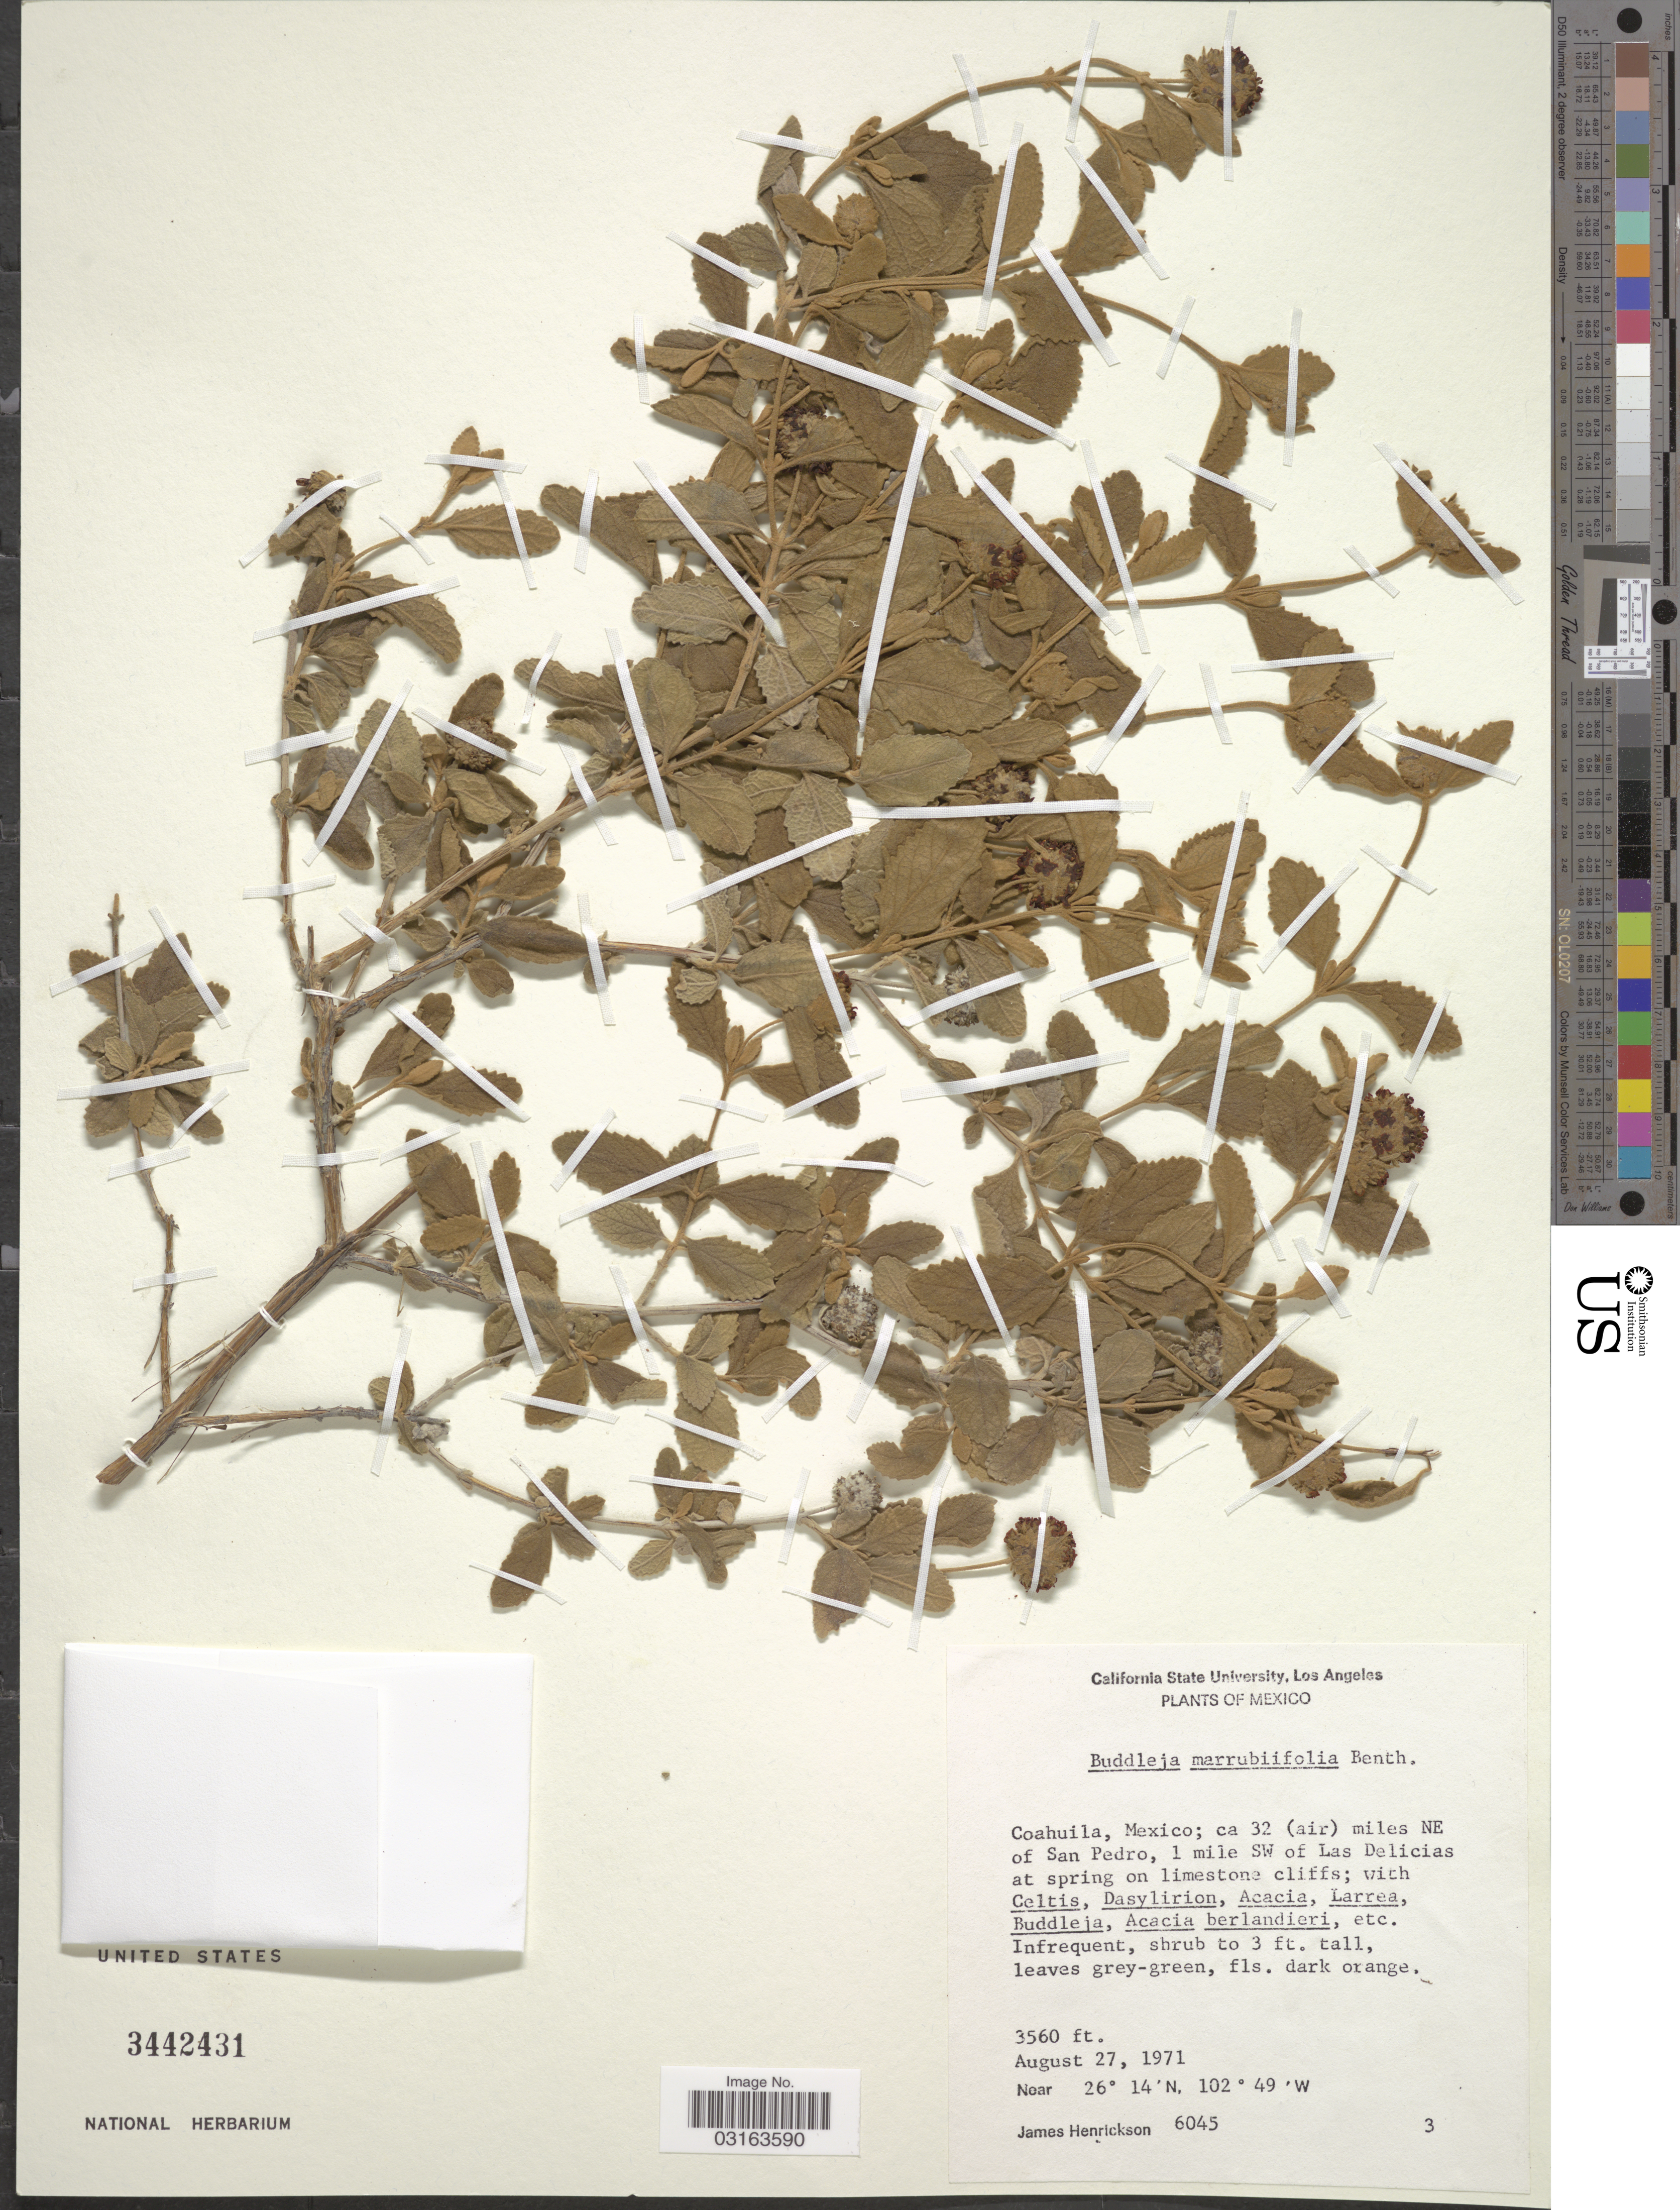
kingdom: Plantae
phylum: Tracheophyta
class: Magnoliopsida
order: Lamiales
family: Scrophulariaceae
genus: Buddleja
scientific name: Buddleja marrubiifolia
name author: Benth.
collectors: J. Henrickson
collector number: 6045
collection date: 1971-08-27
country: Mexico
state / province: Coahuila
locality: Ca 32 (air) miles NE of San Pedro, 1 mile SW of Las Delicias.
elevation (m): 1085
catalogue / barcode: US 3442431